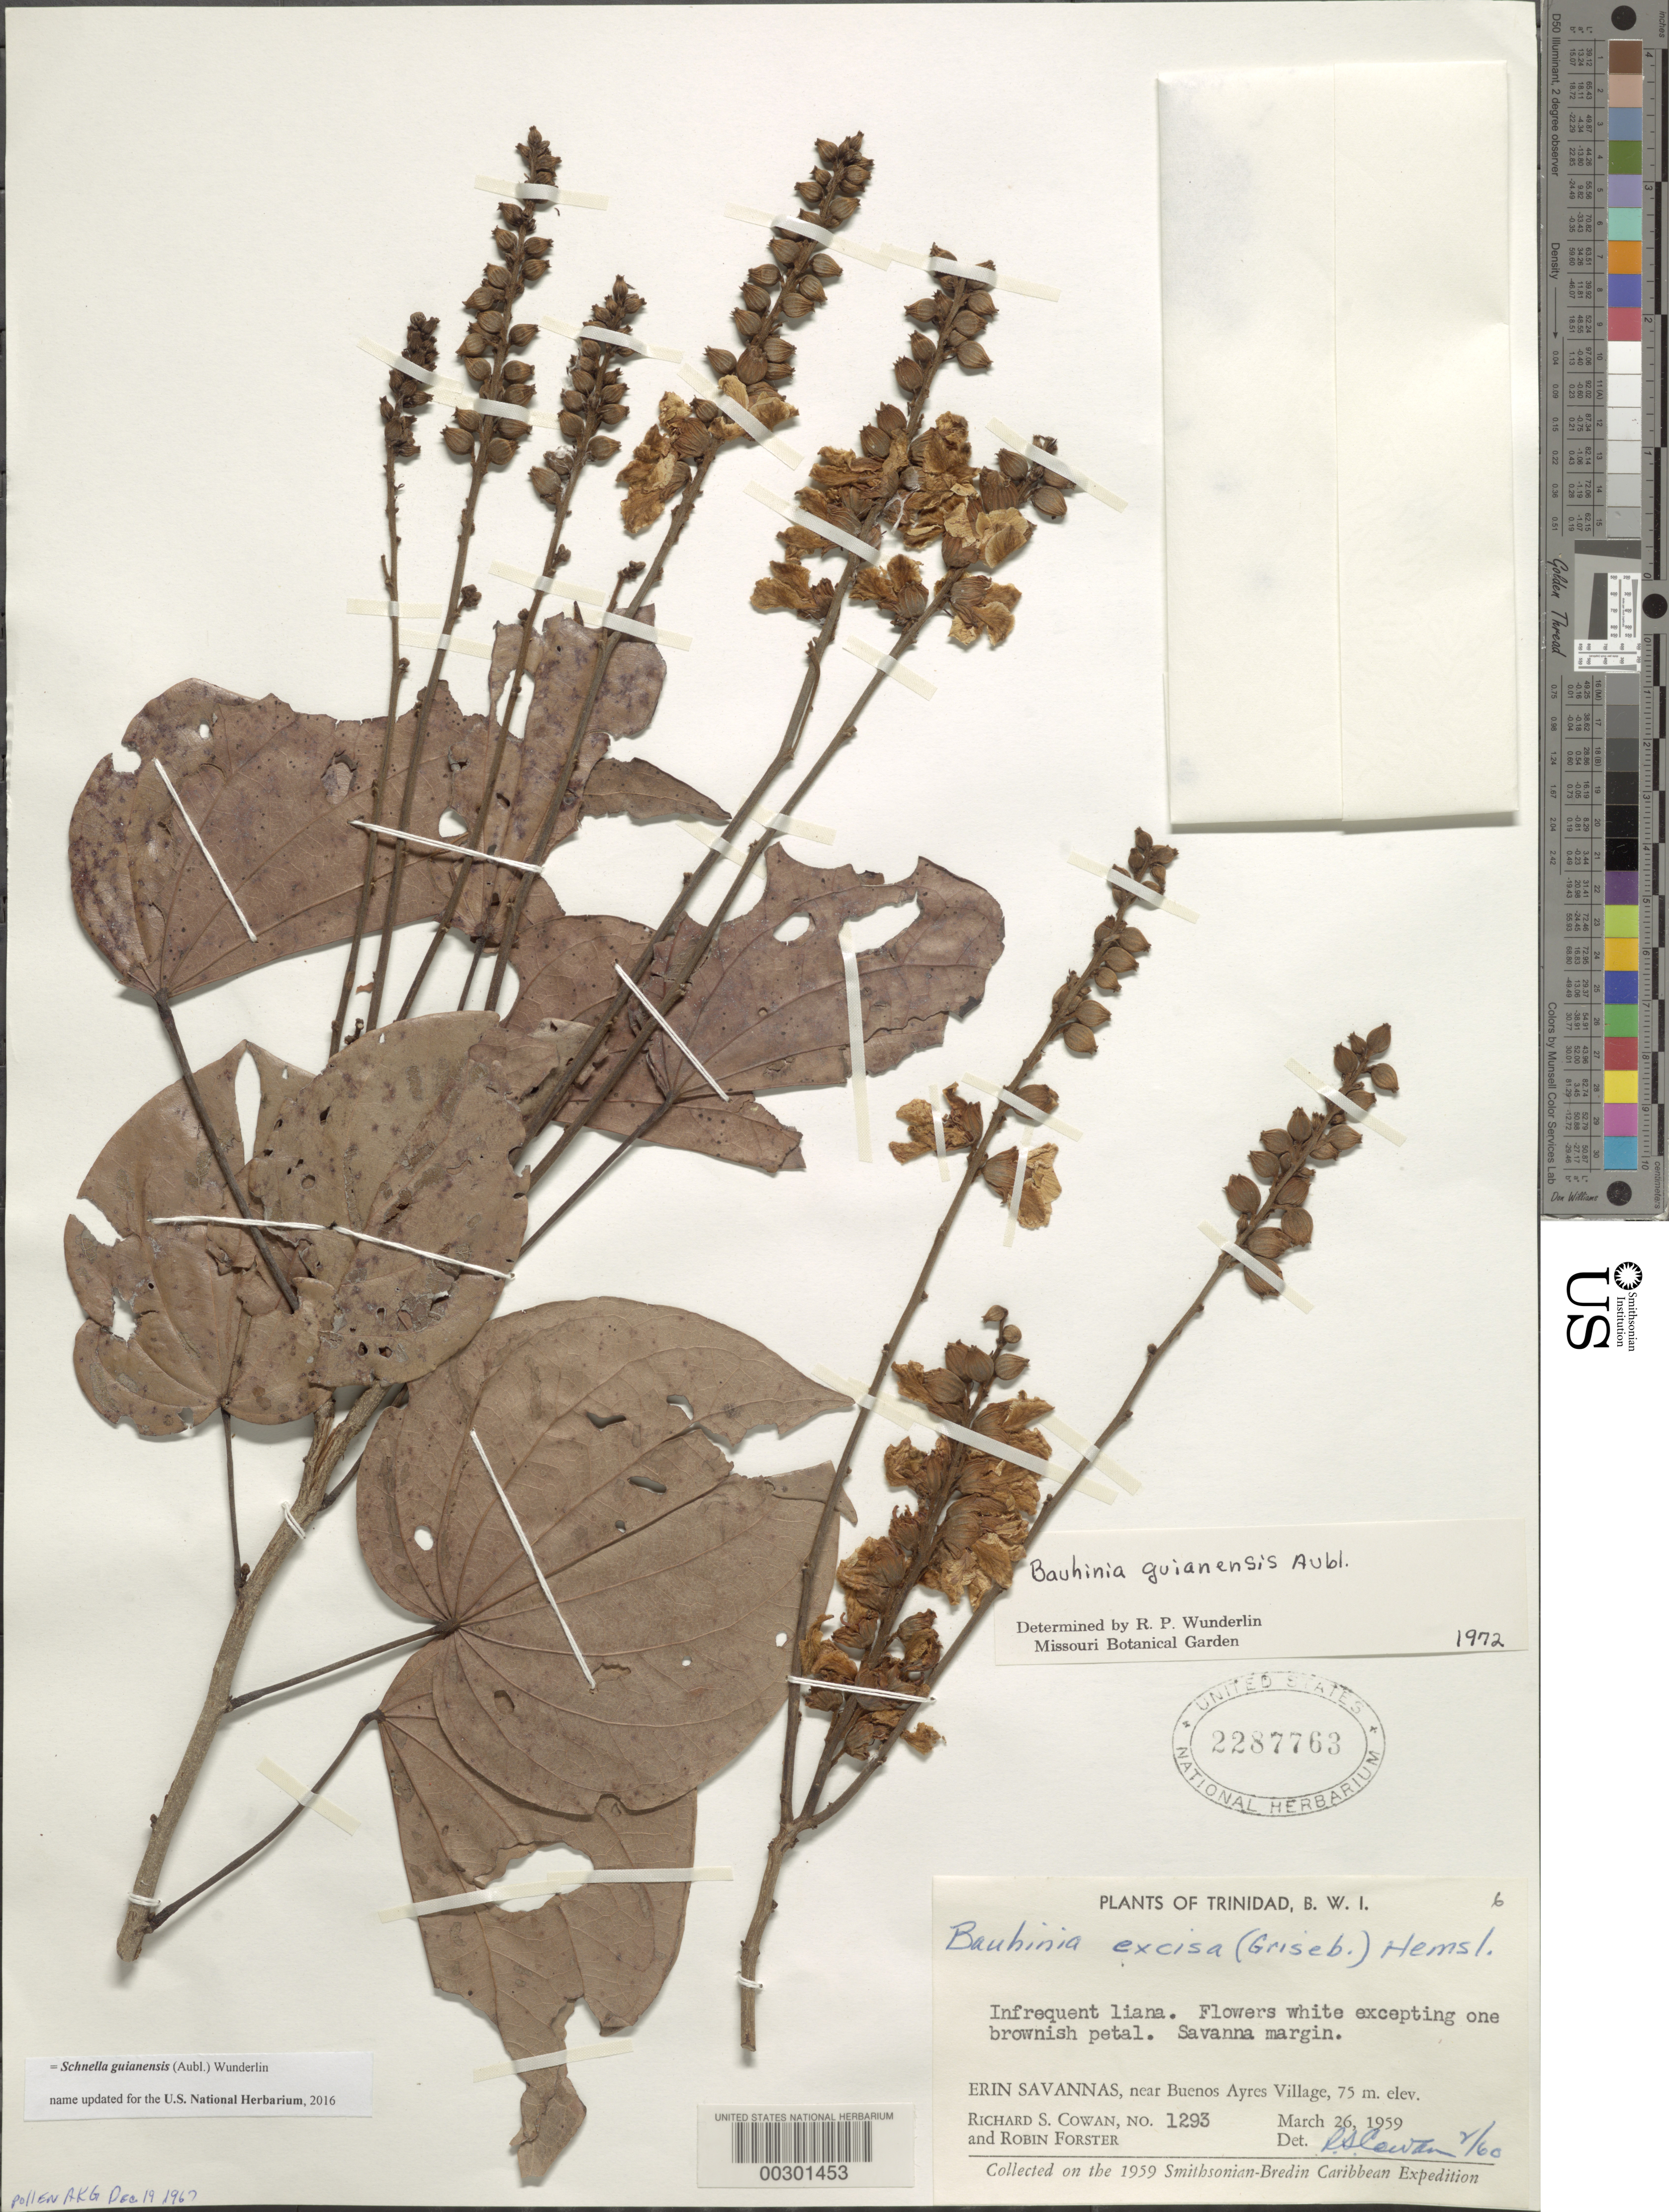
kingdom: Plantae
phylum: Tracheophyta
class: Magnoliopsida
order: Fabales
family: Fabaceae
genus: Schnella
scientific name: Schnella guianensis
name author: (Aubl.) Wunderlin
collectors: R. S. Cowan & R. Forster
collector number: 1293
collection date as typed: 26 Mar 1959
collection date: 1959-03-26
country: Trinidad and Tobago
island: Trinidad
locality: Erin savannas, near buenos ayres village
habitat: Savanna margin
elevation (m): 75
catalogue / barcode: US 2287763